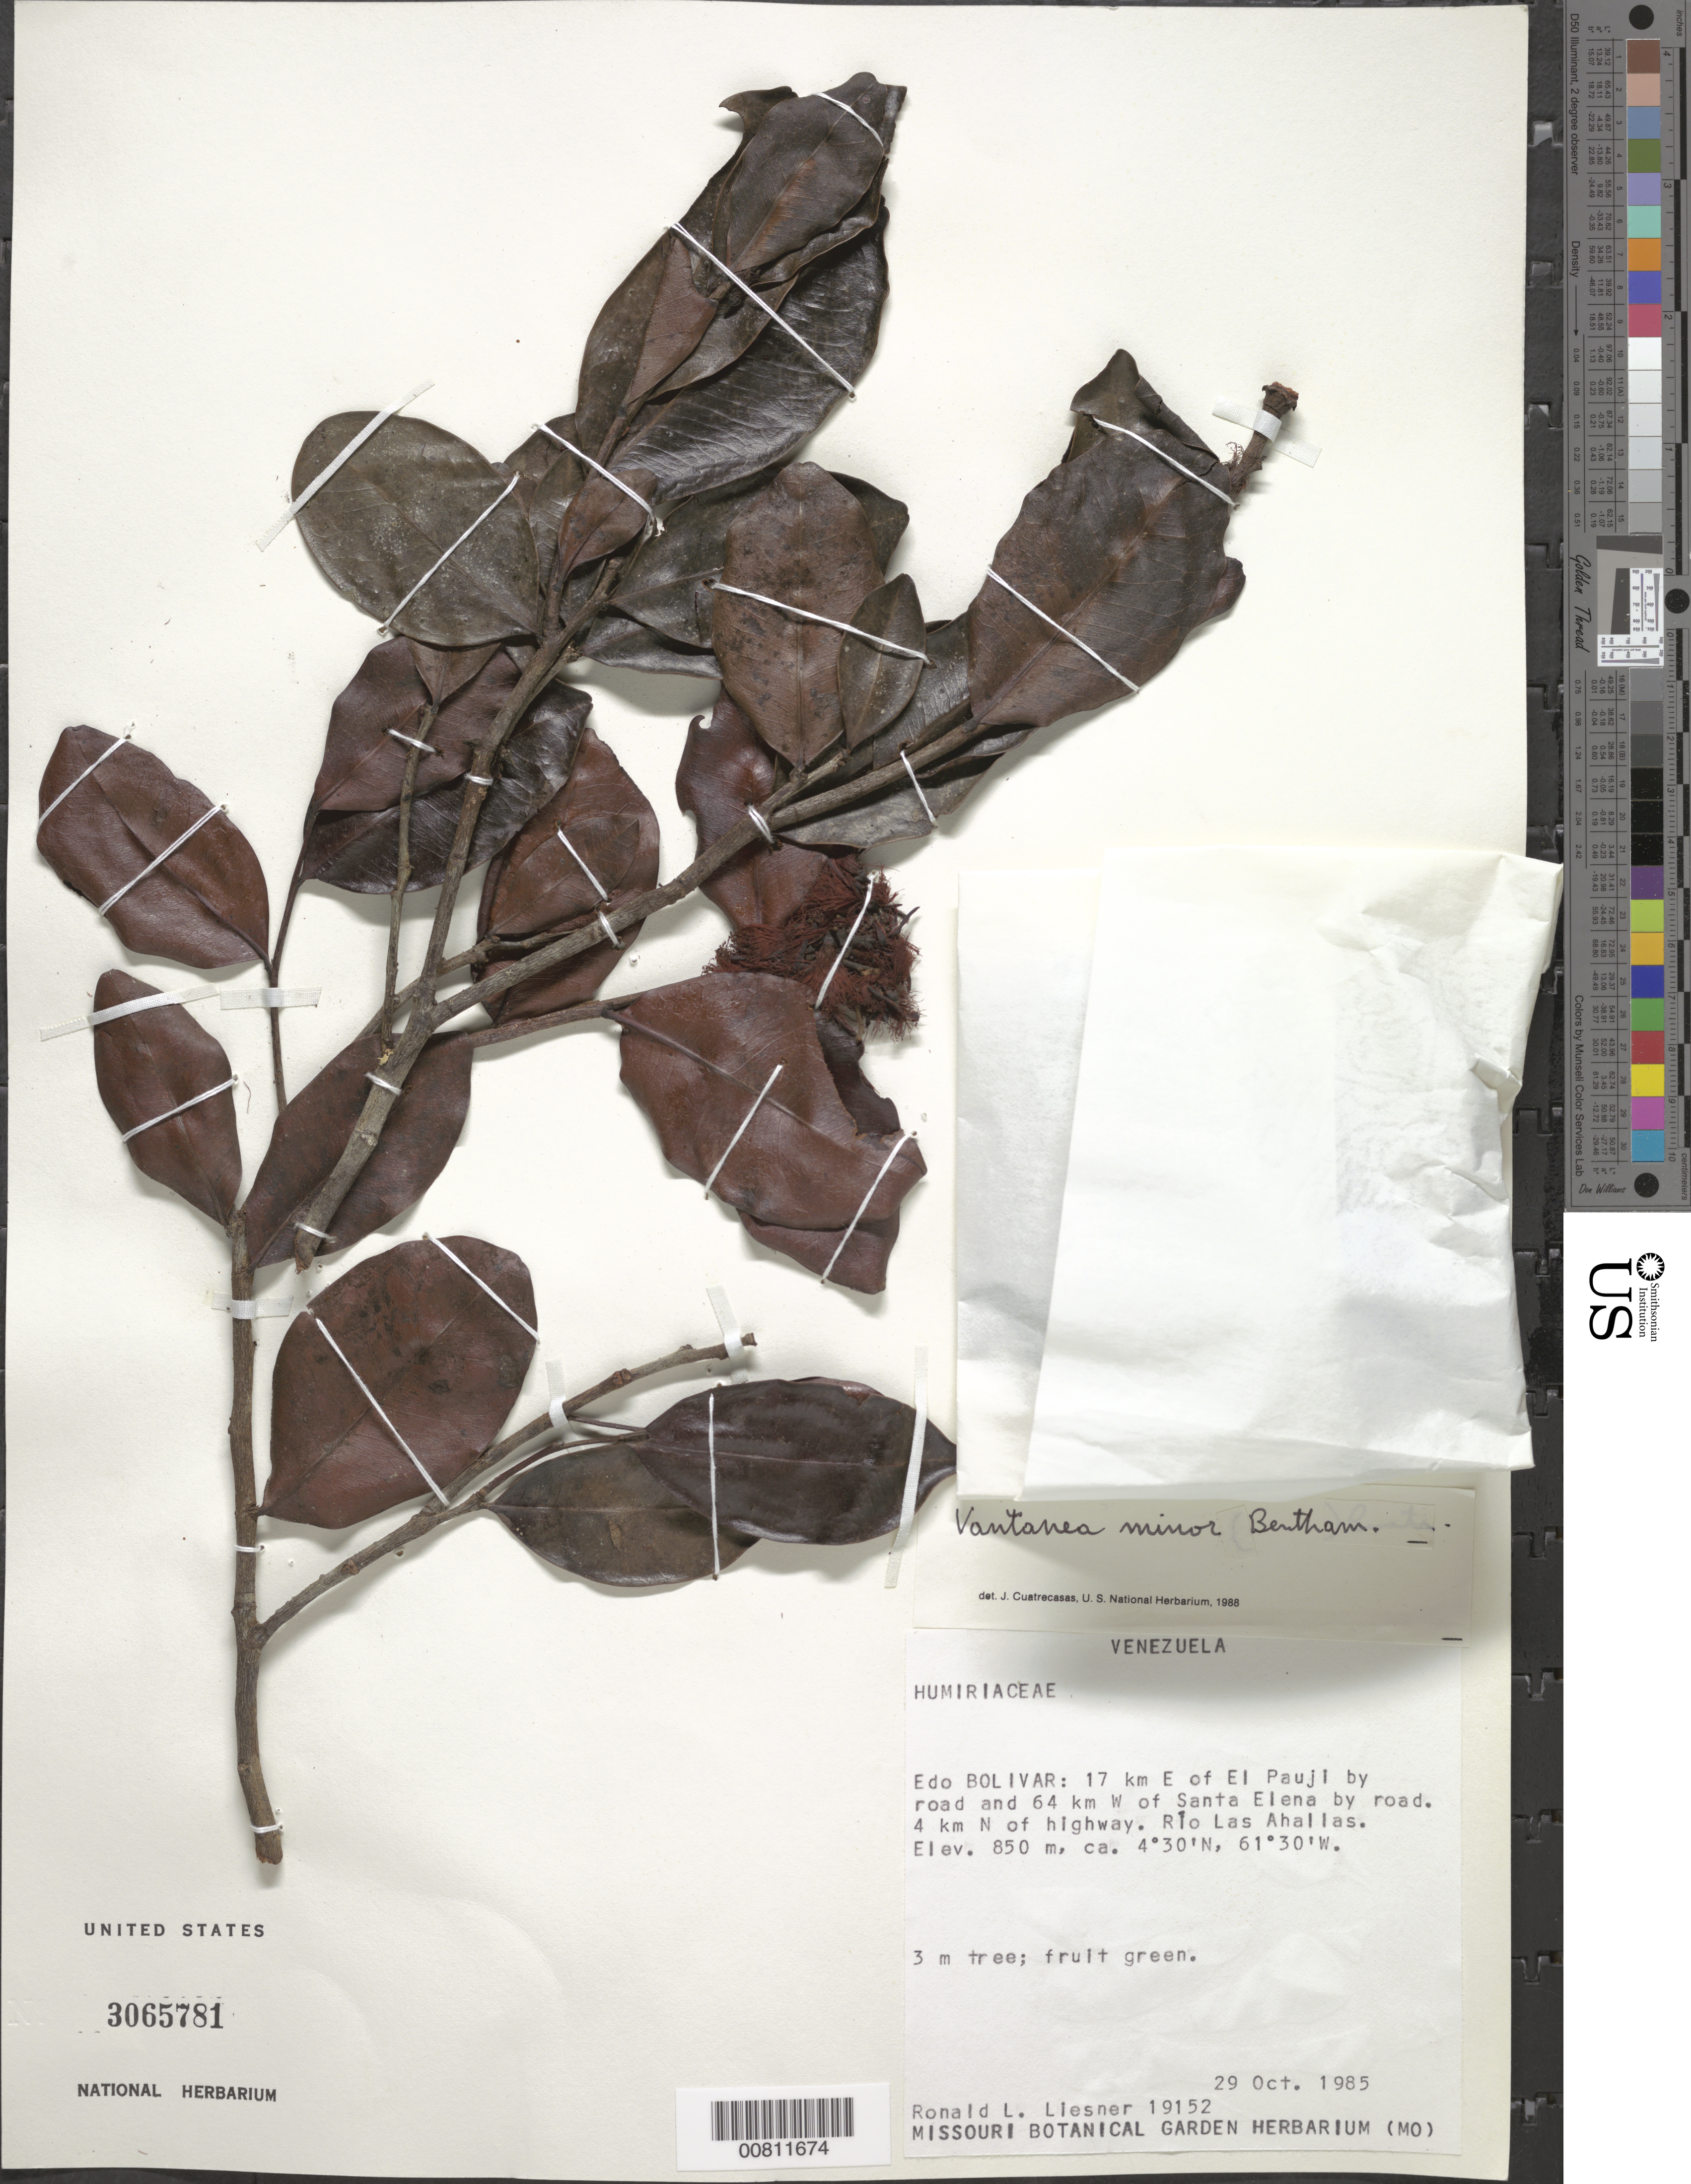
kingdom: Plantae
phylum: Tracheophyta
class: Magnoliopsida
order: Malpighiales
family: Humiriaceae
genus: Vantanea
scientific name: Vantanea minor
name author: Benth.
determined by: Cuatrecasas, J.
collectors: R. L. Liesner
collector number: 19152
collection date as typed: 29-Oct-85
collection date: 1985-10-29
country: Venezuela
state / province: Bolívar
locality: El Pauji, 17 km E by road and 64 km W of Santa Elena by road, 4 km N of Highway, Río Las Ahallas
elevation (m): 850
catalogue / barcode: US 3065781